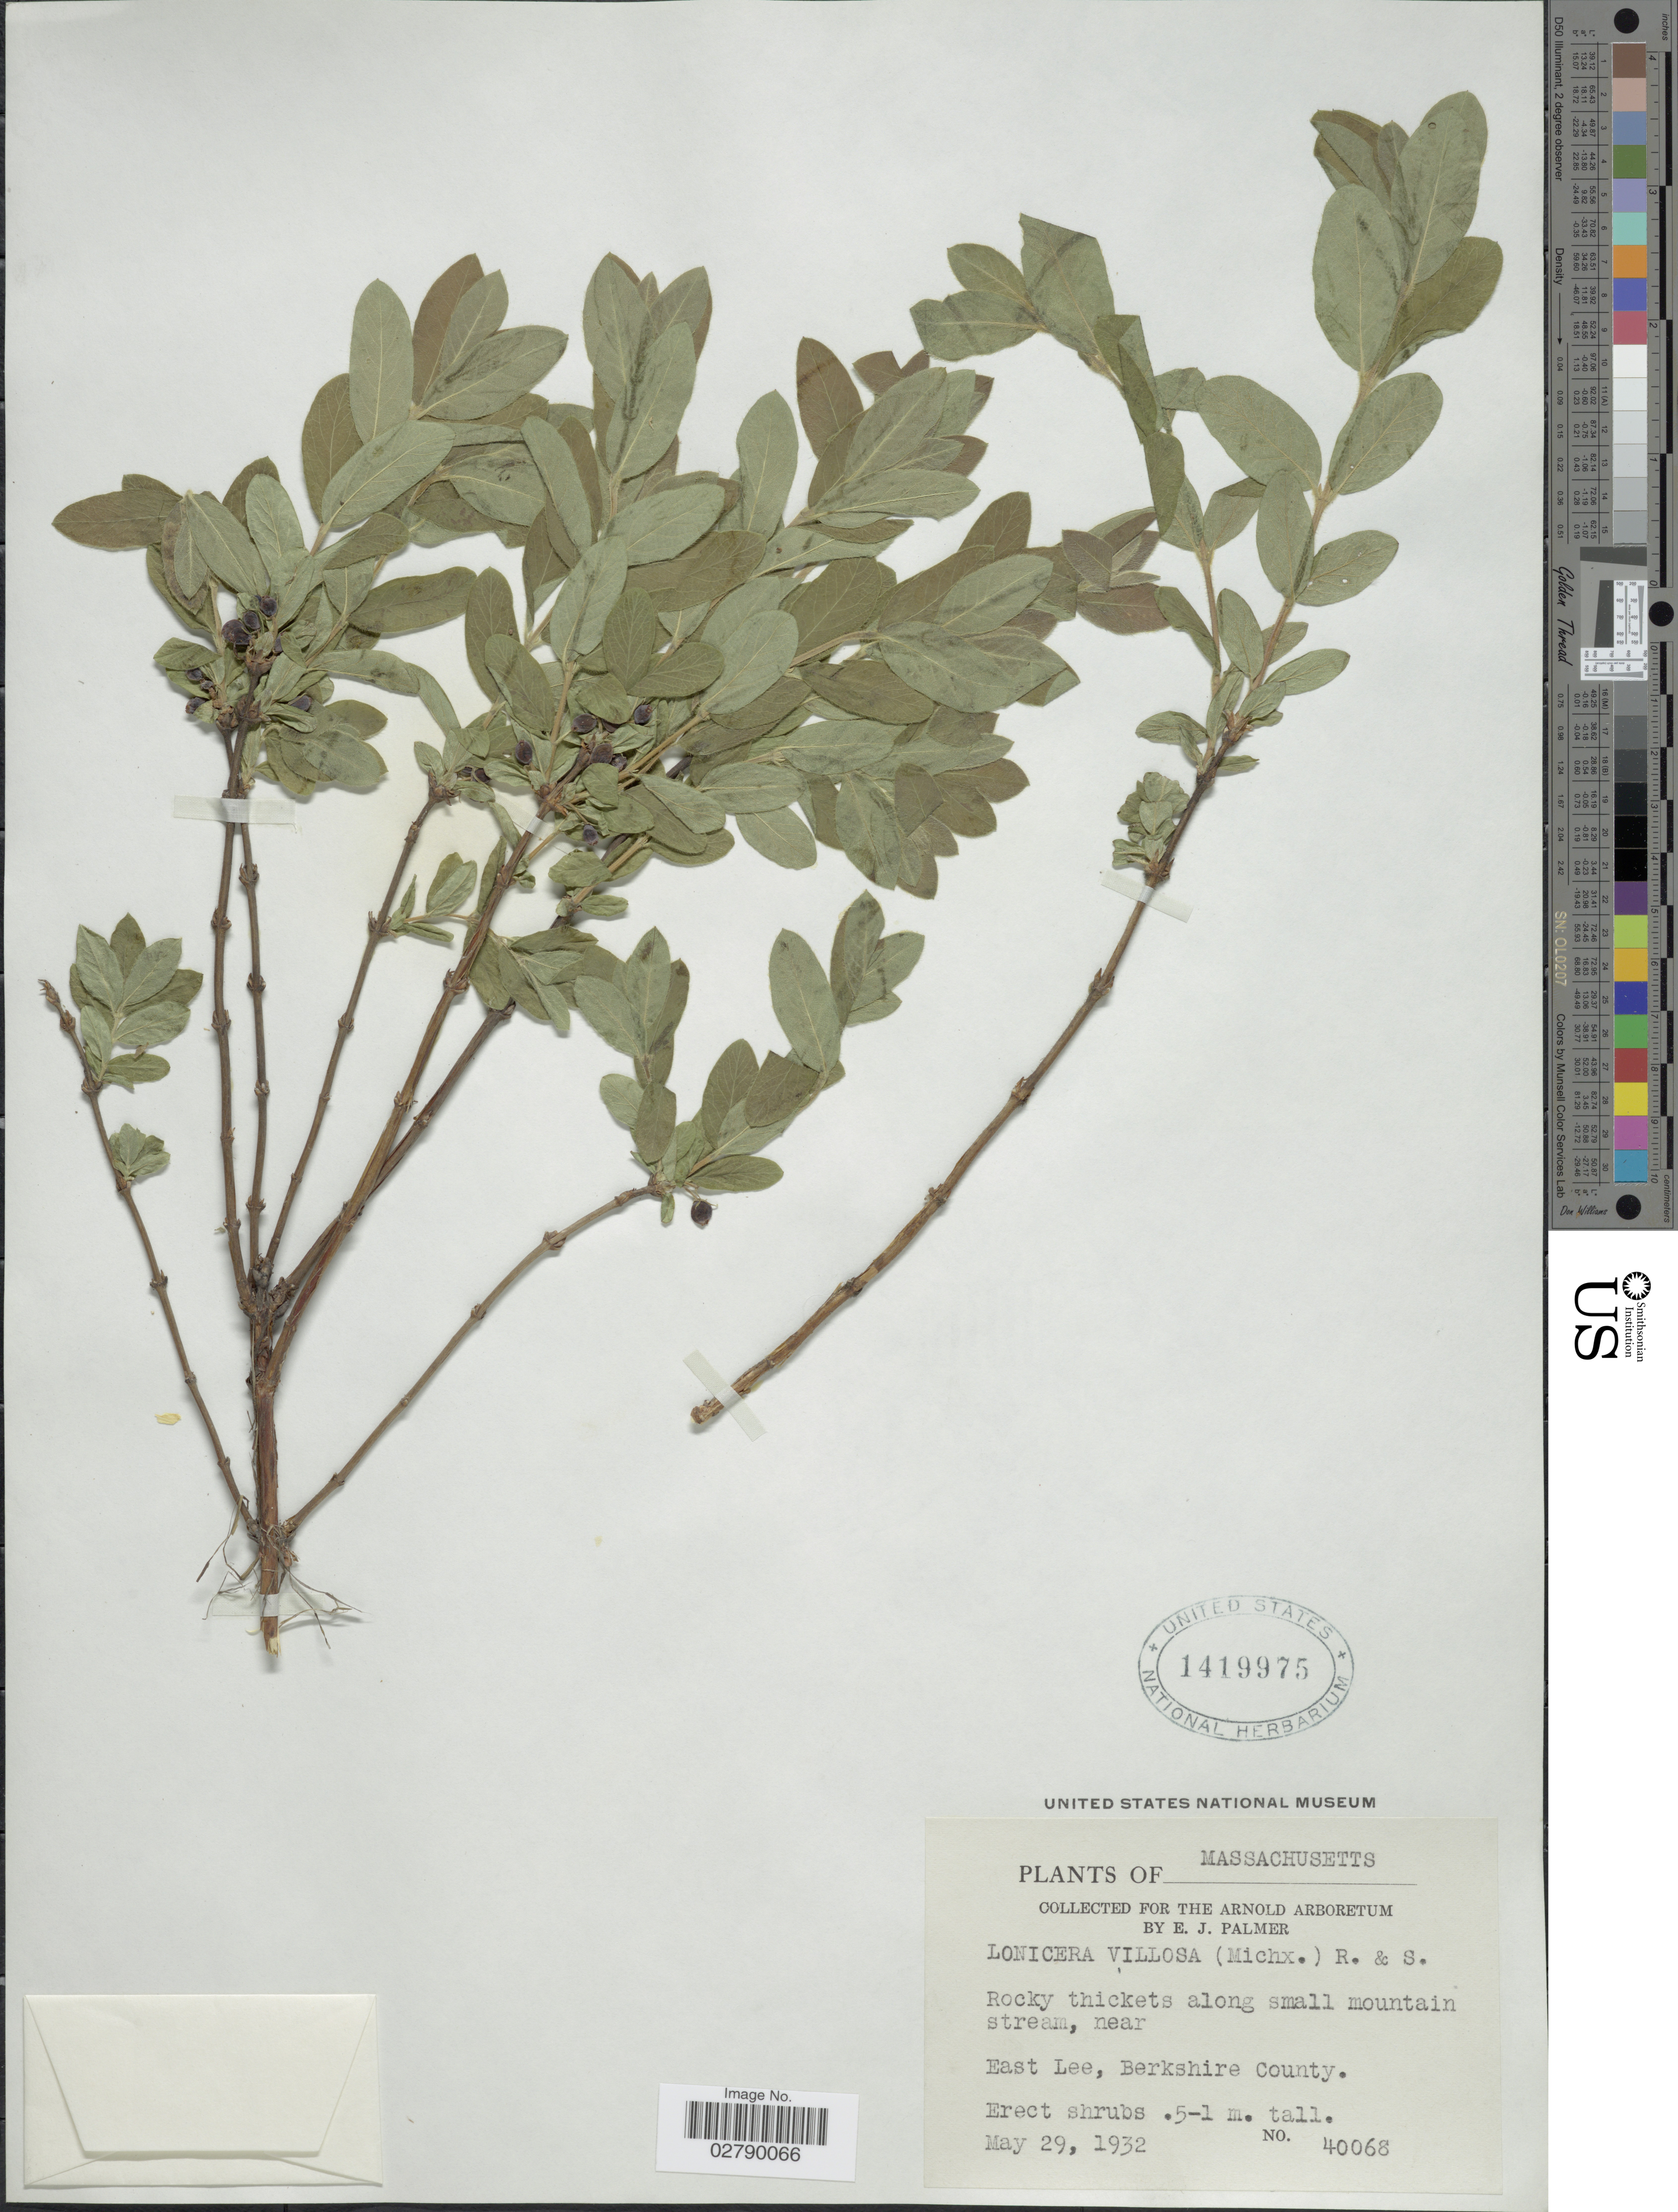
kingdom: Plantae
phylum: Tracheophyta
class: Magnoliopsida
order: Dipsacales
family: Caprifoliaceae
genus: Lonicera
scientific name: Lonicera villosa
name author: (Michx.) Roem. & Schult.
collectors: E. J. Palmer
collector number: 40068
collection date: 1932-05-29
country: United States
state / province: Massachusetts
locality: Rocky thickets along small mountain stream, near East Lee, Berkshire County.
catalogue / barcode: US 1419975